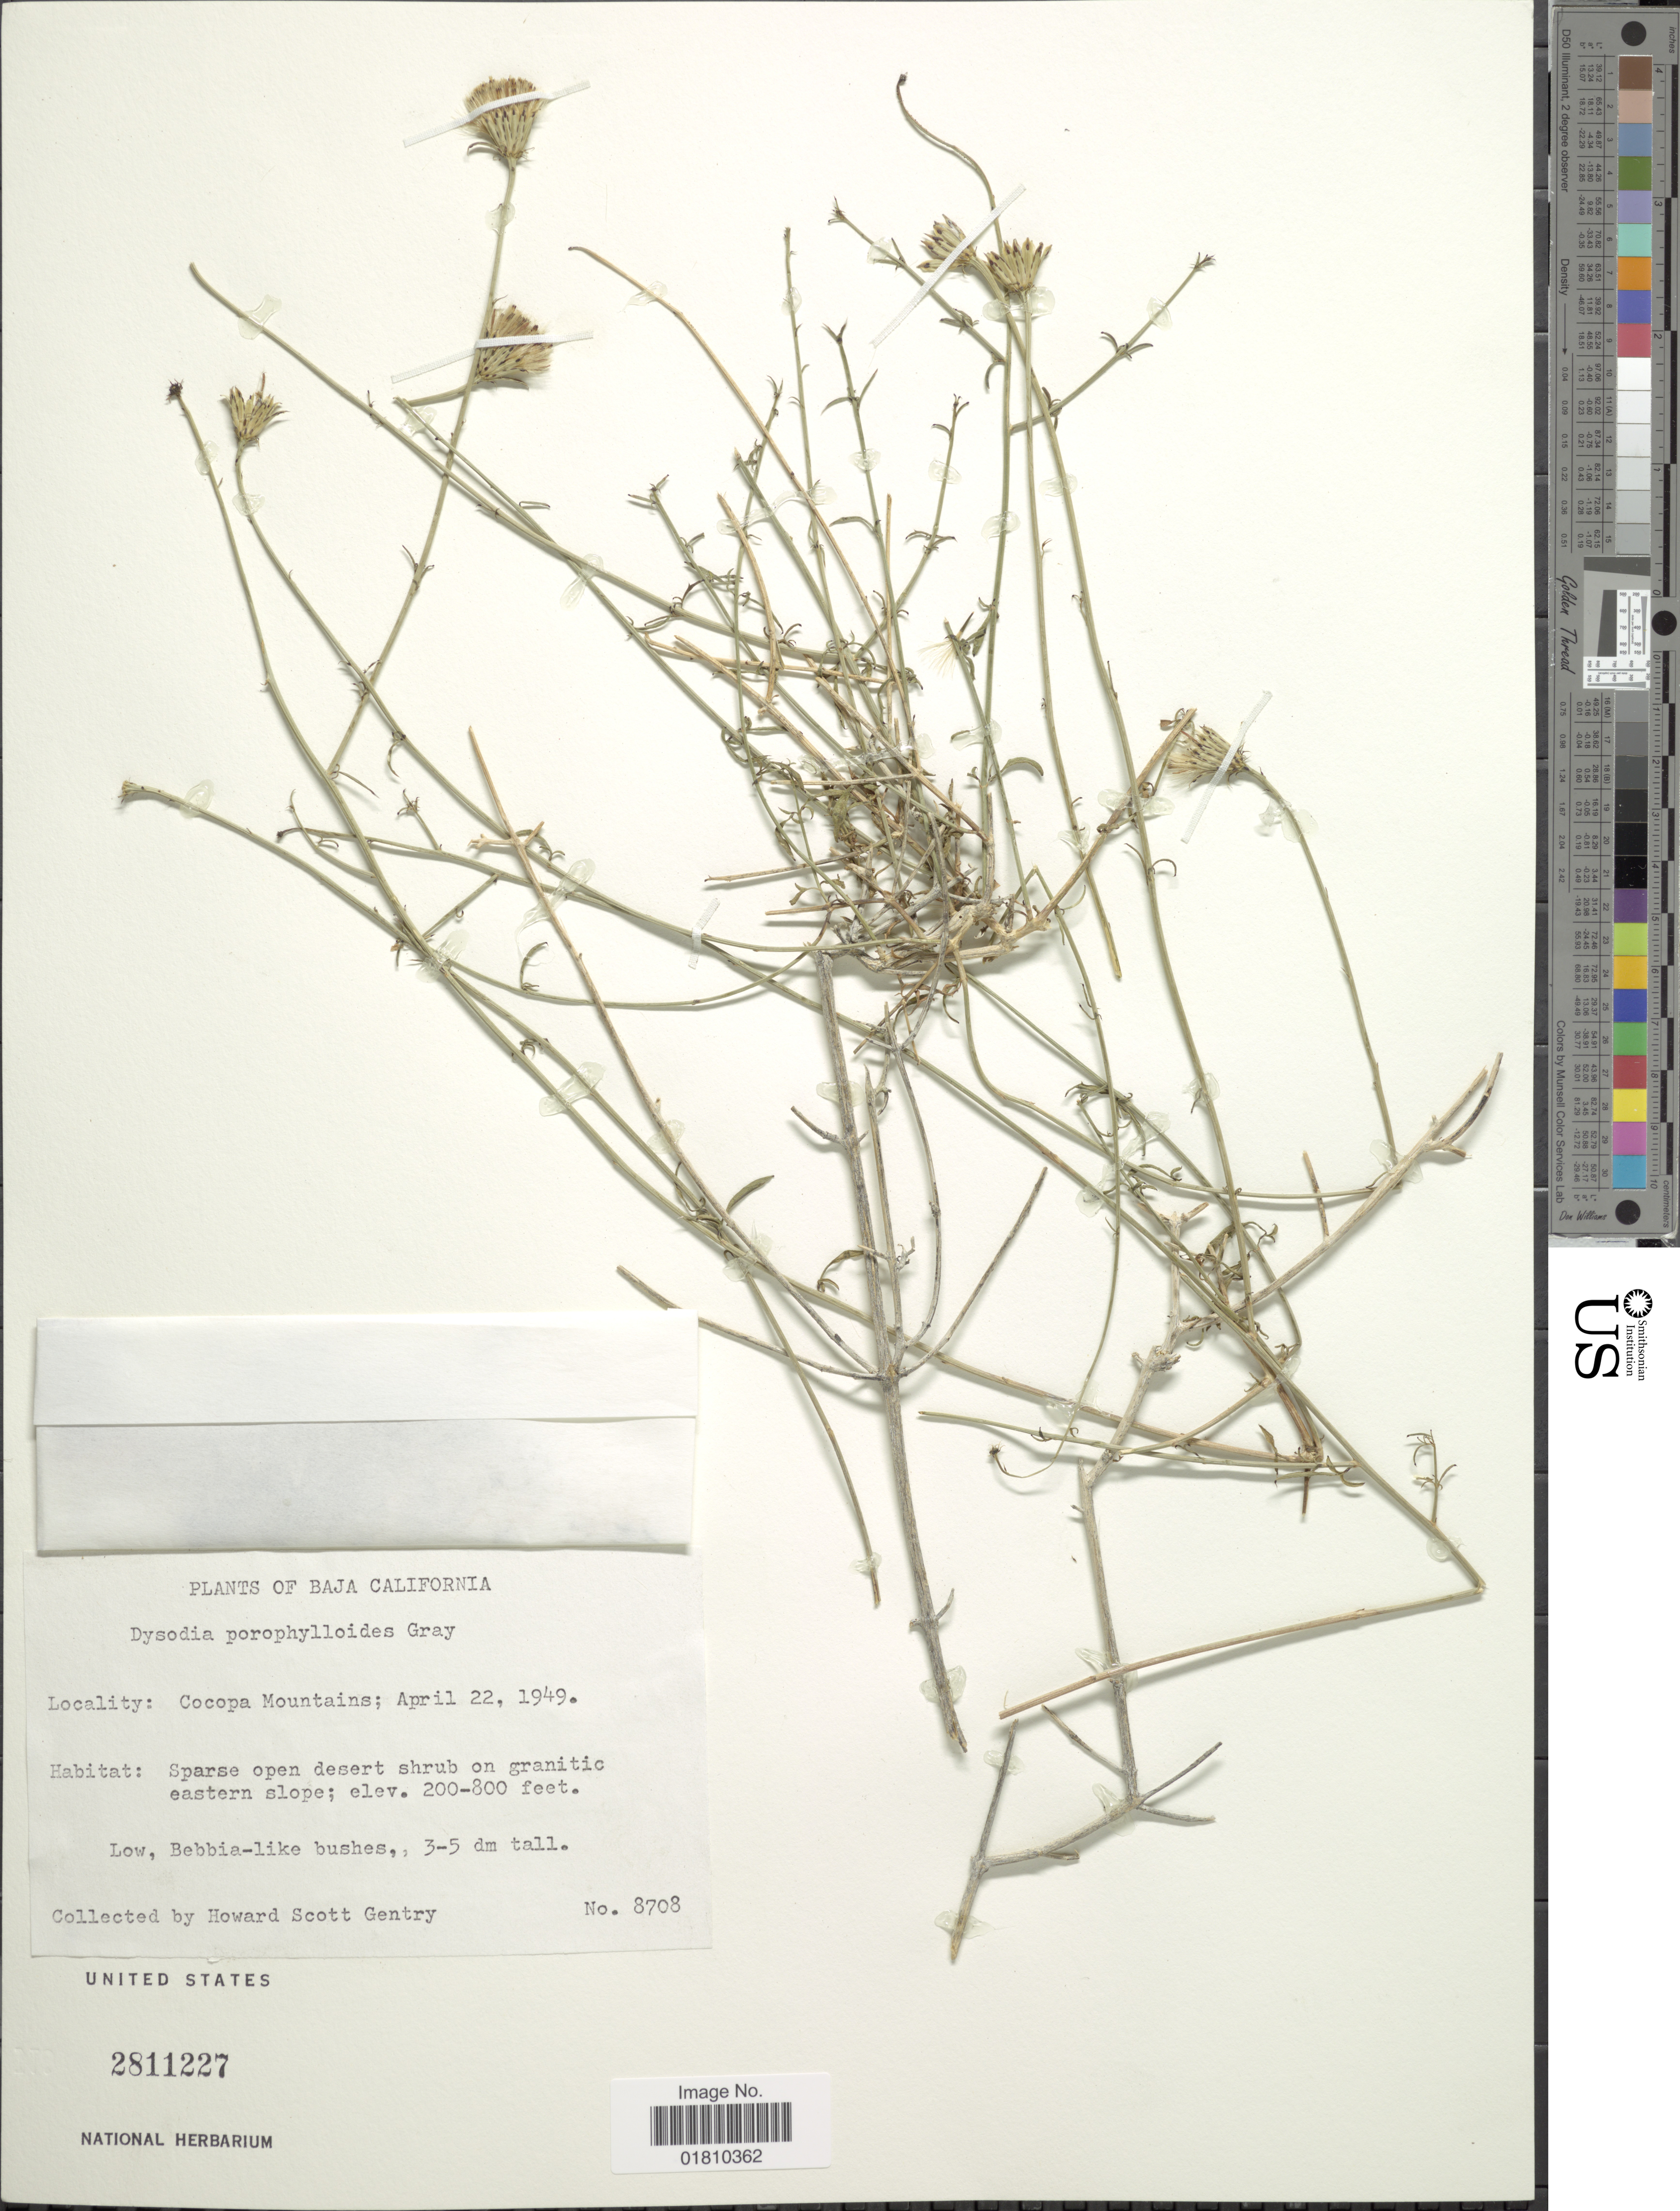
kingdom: Plantae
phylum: Tracheophyta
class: Magnoliopsida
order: Asterales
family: Asteraceae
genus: Adenophyllum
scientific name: Adenophyllum porophylloides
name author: (A. Gray) Strother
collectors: H. S. Gentry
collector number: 8708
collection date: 1949-04-22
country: Mexico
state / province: Baja California Norte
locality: Cocopa Mountains, eastern slope, low Bebbia-like bushes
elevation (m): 61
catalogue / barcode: US 2811227